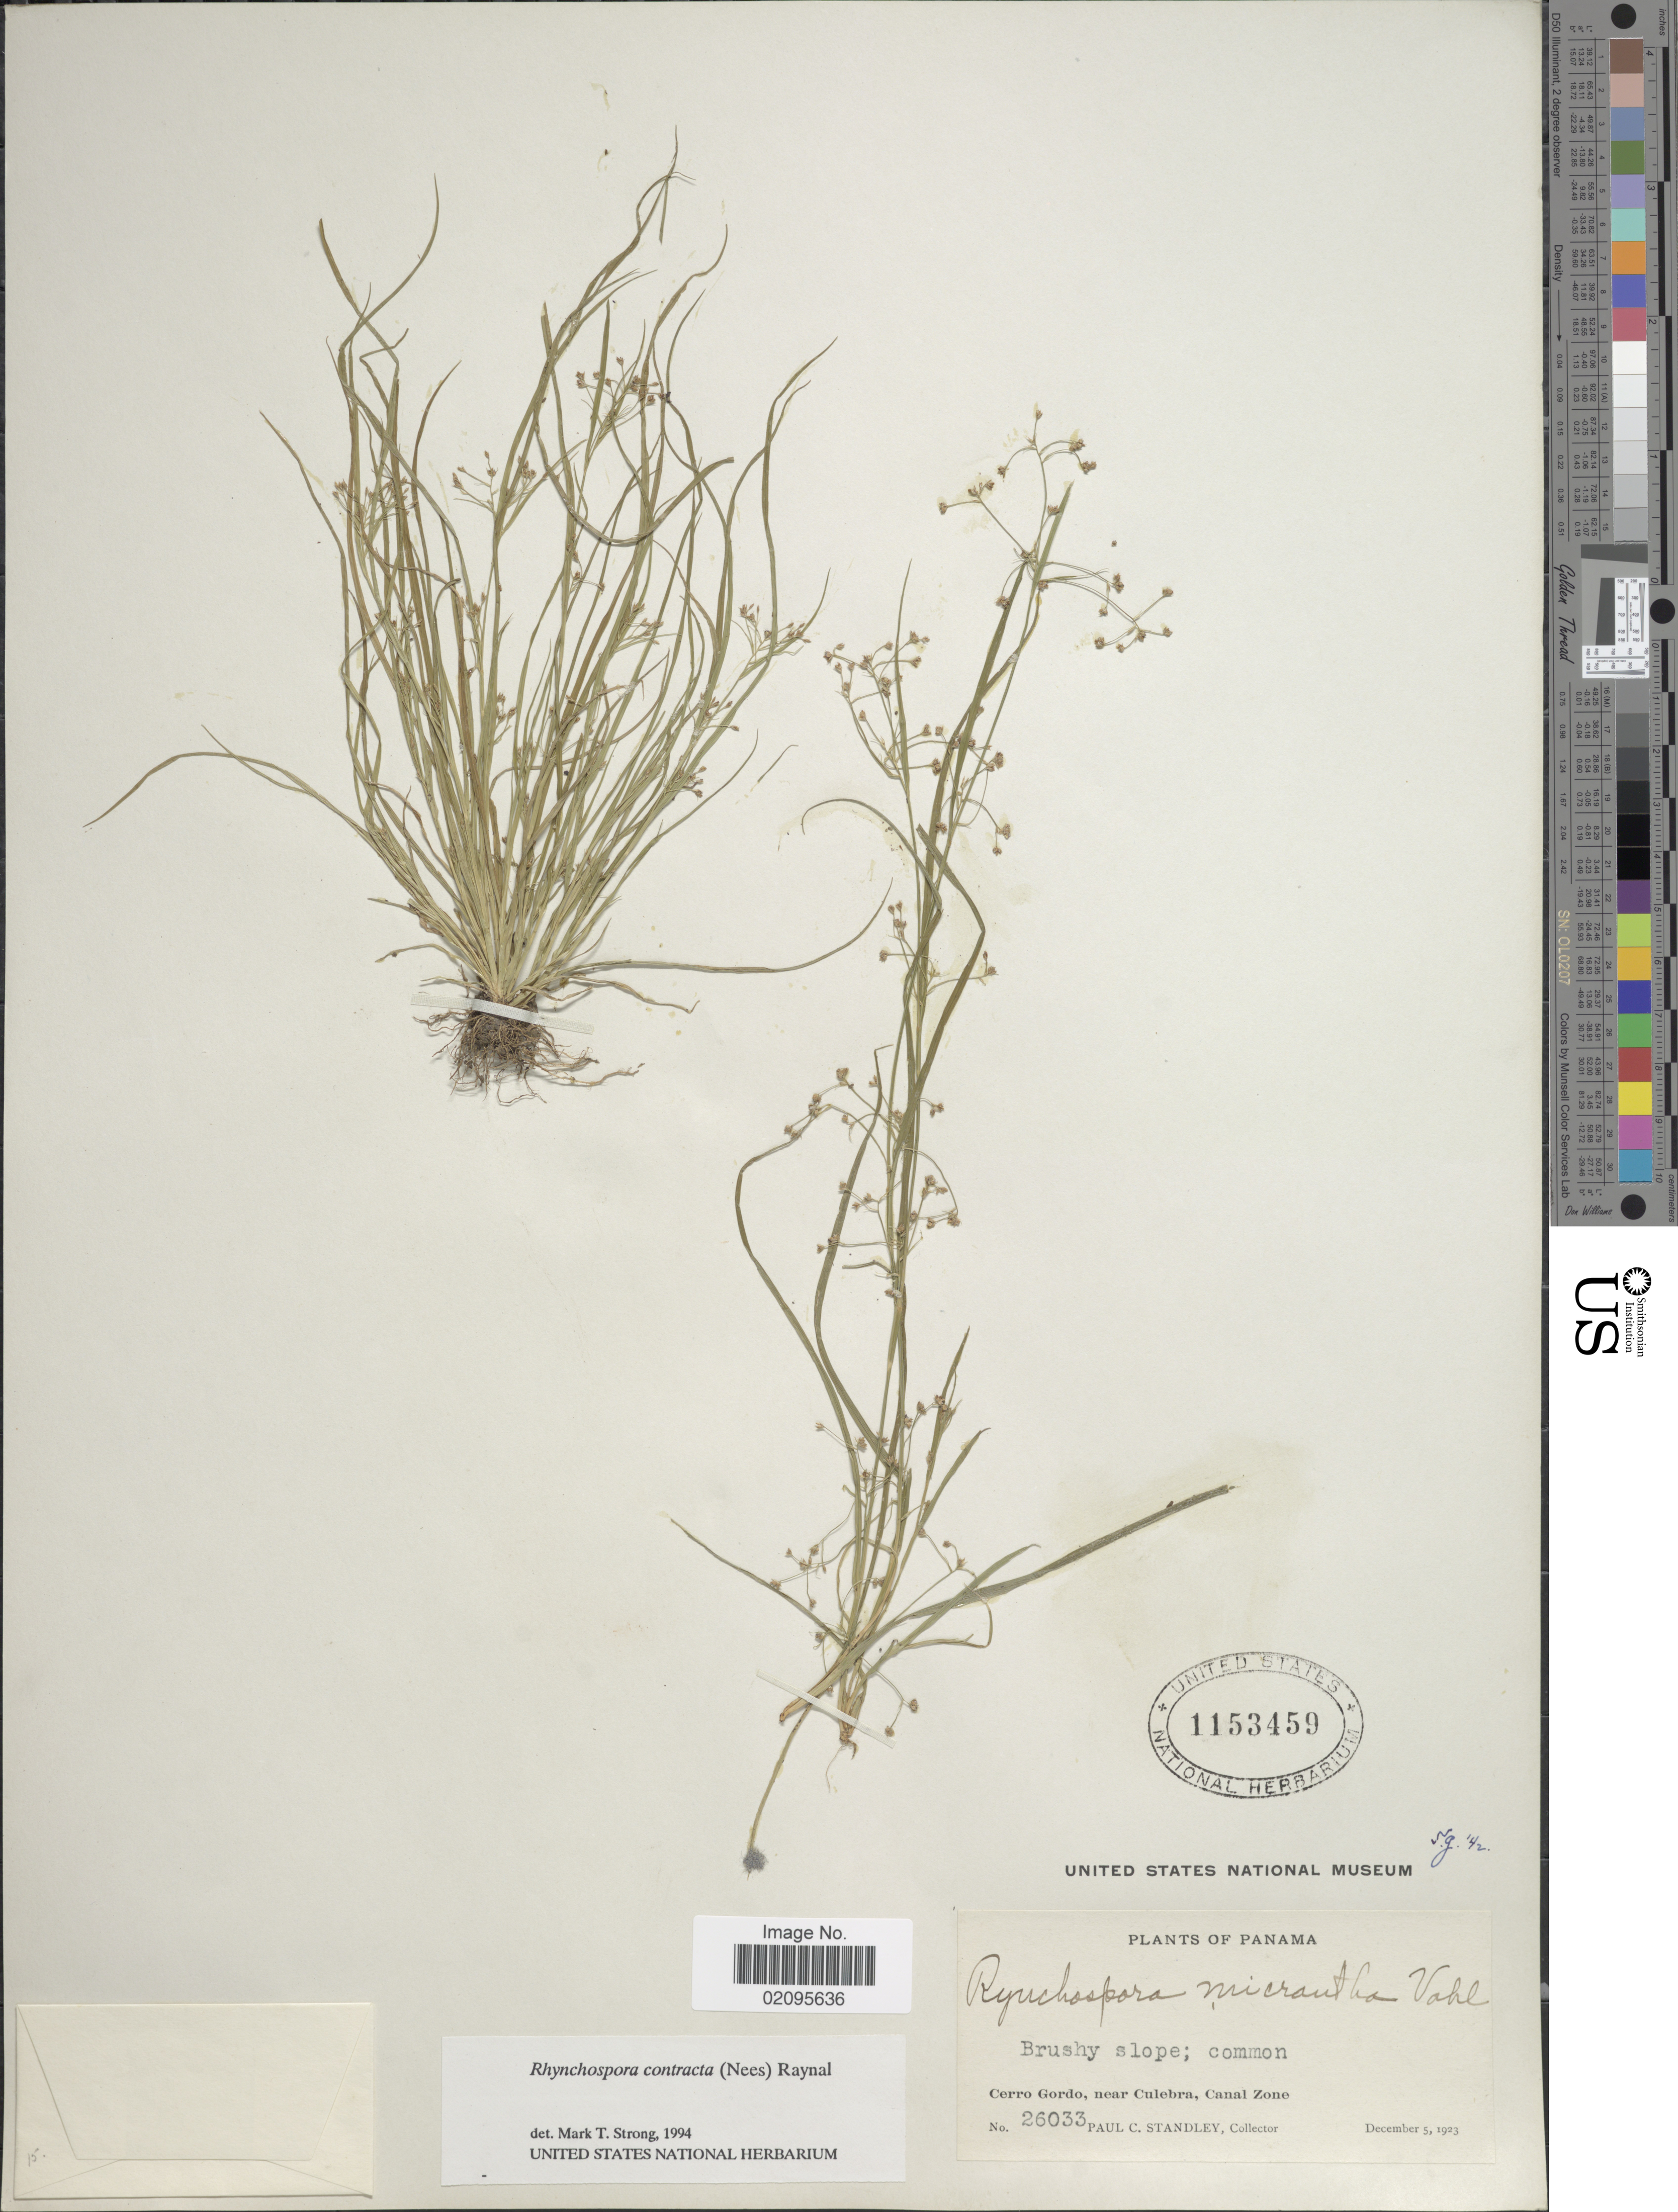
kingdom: Plantae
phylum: Tracheophyta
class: Liliopsida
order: Poales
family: Cyperaceae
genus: Rhynchospora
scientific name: Rhynchospora contracta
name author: (Nees) J. Raynal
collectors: P. C. Standley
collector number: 26033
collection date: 1923-12-05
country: Panama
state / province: Colón / Panamá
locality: Brushy slope, Cerro Gordo, near Culebra, Canal Zone.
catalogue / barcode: US 1153459